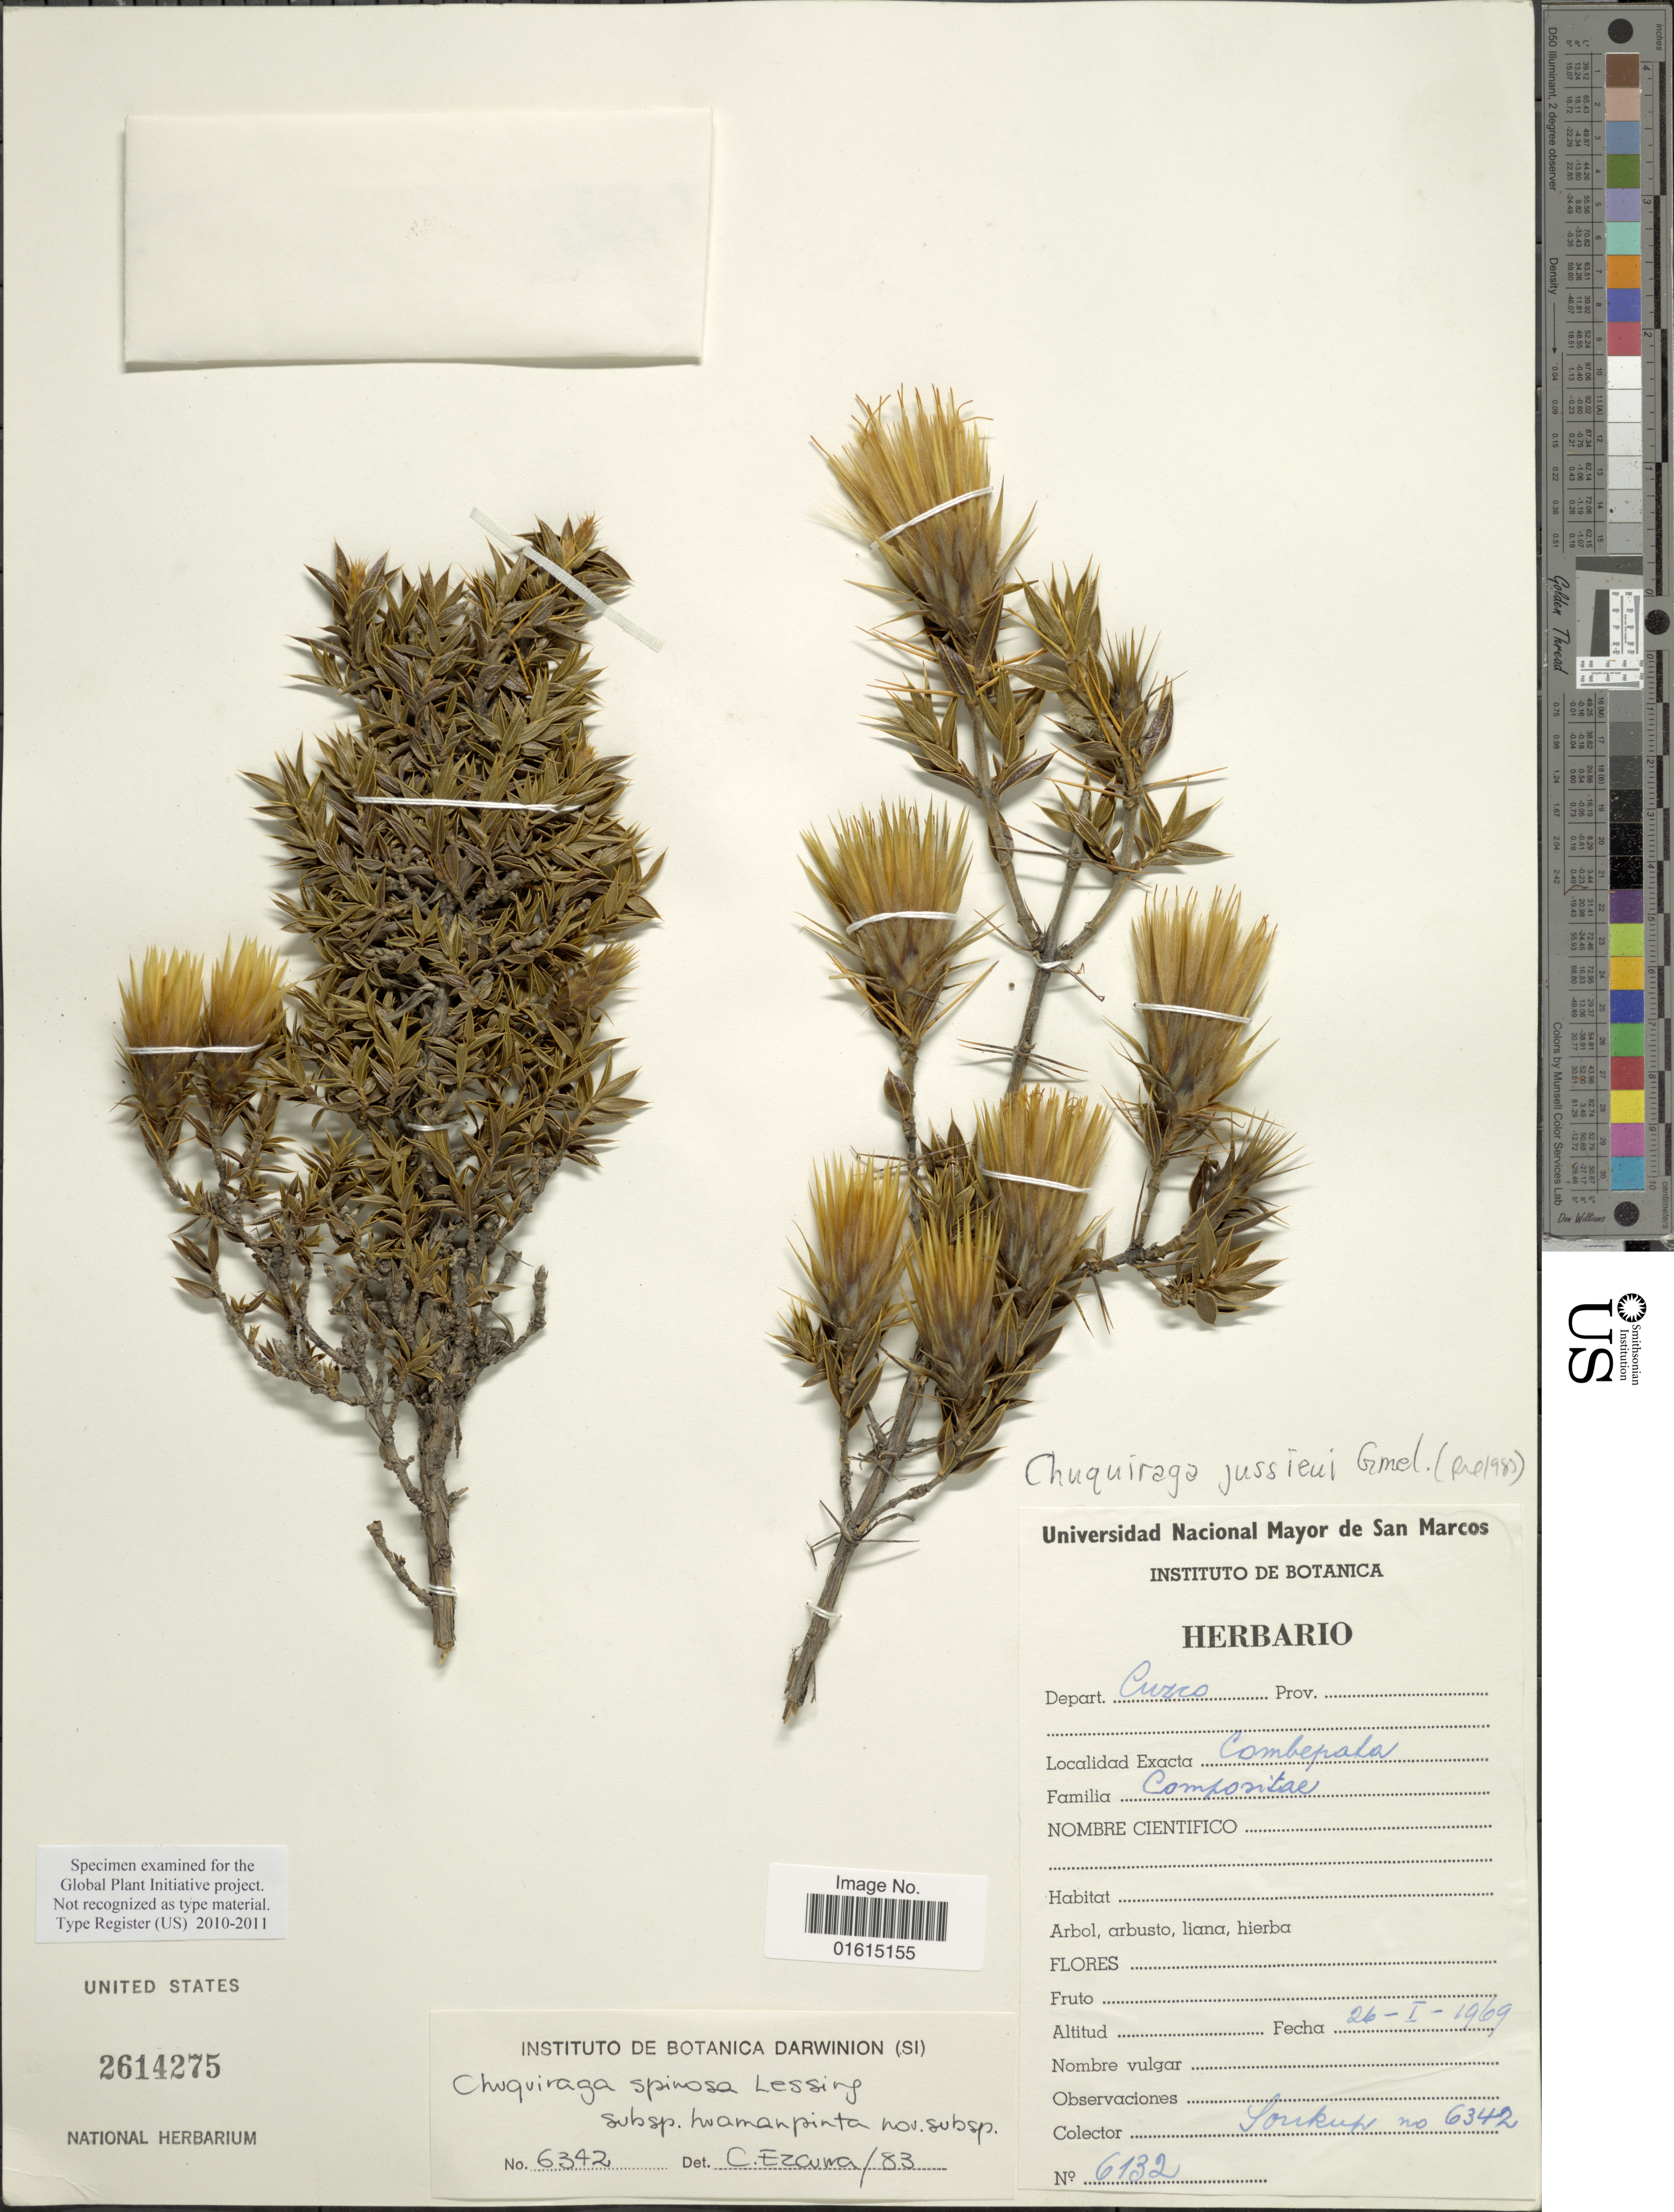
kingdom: Plantae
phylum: Tracheophyta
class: Magnoliopsida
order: Asterales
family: Asteraceae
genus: Chuquiraga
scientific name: Chuquiraga spinosa subsp. huamanpinta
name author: C. Ezcurra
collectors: -- Soukup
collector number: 6342/6132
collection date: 1969-01-26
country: Peru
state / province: Cusco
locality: Depart. Cusco, Combepala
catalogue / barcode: US 2614275